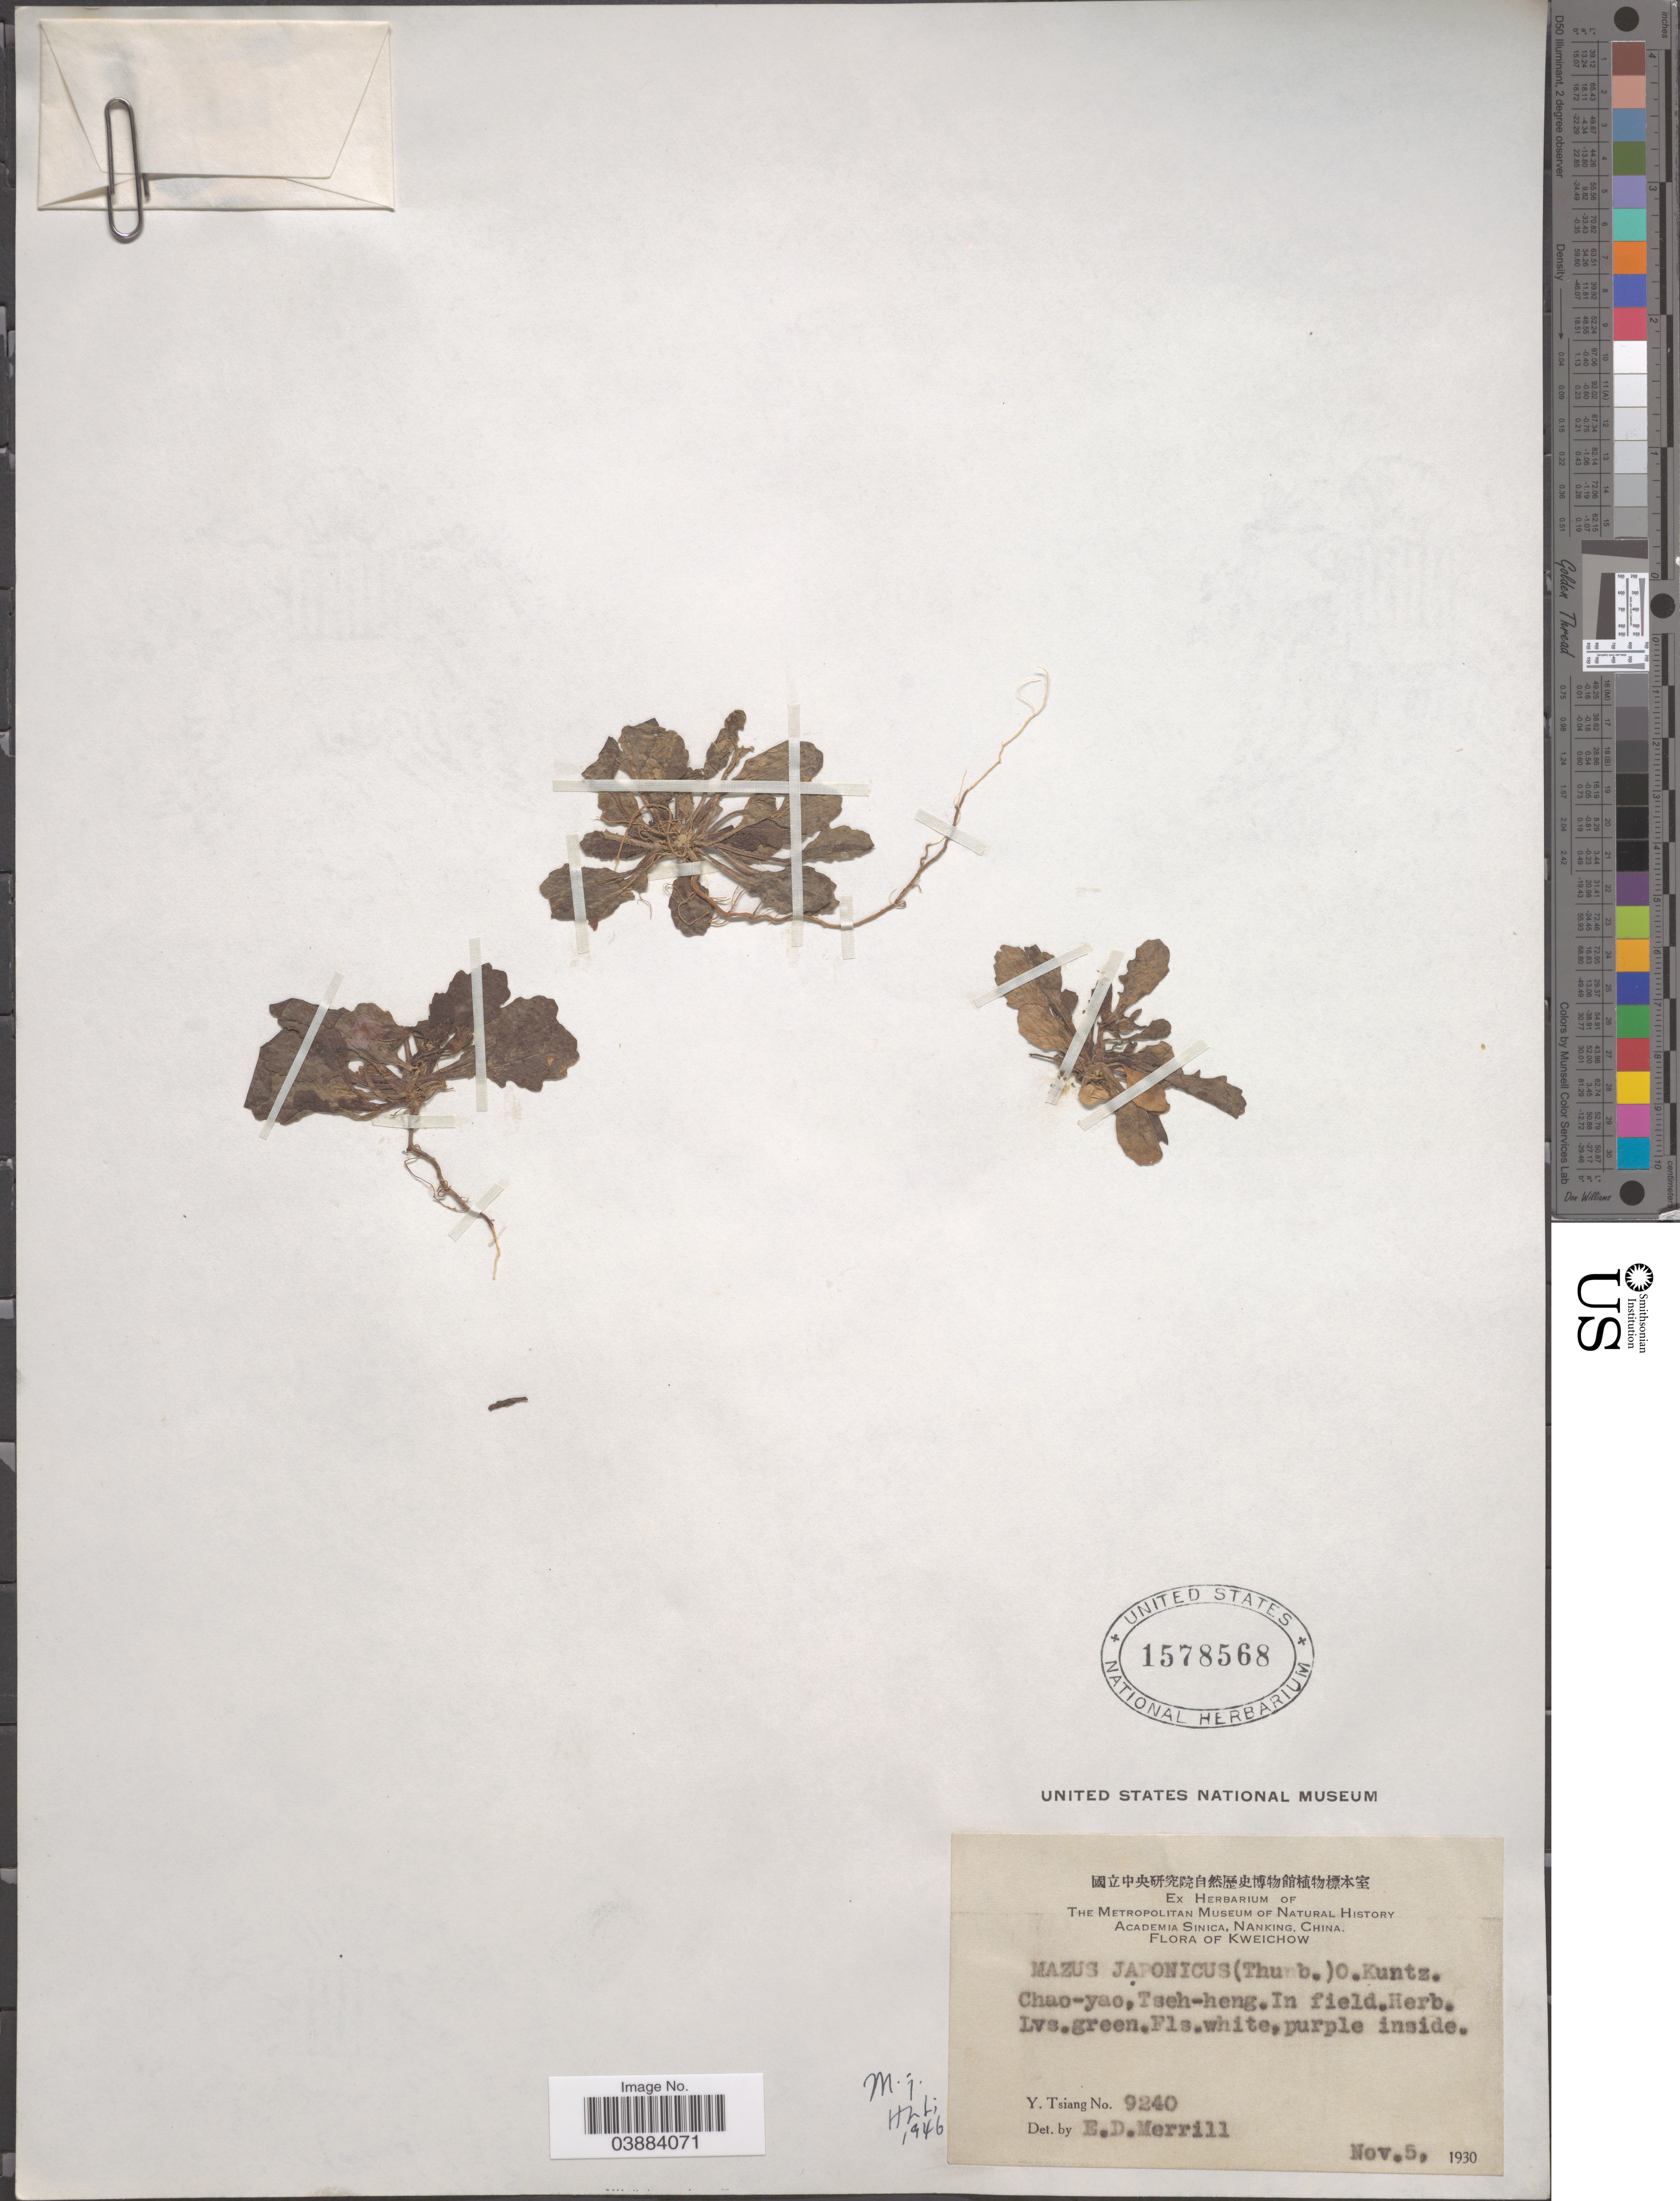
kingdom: Plantae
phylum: Tracheophyta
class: Magnoliopsida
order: Lamiales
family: Mazaceae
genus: Mazus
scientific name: Mazus japonicus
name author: (Thunb.) Kuntze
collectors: Y. Tsiang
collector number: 9240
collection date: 1930-11-05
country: China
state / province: Guizhou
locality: Kweichow. Chao-yao, Tseh-heng.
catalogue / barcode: US 1578568